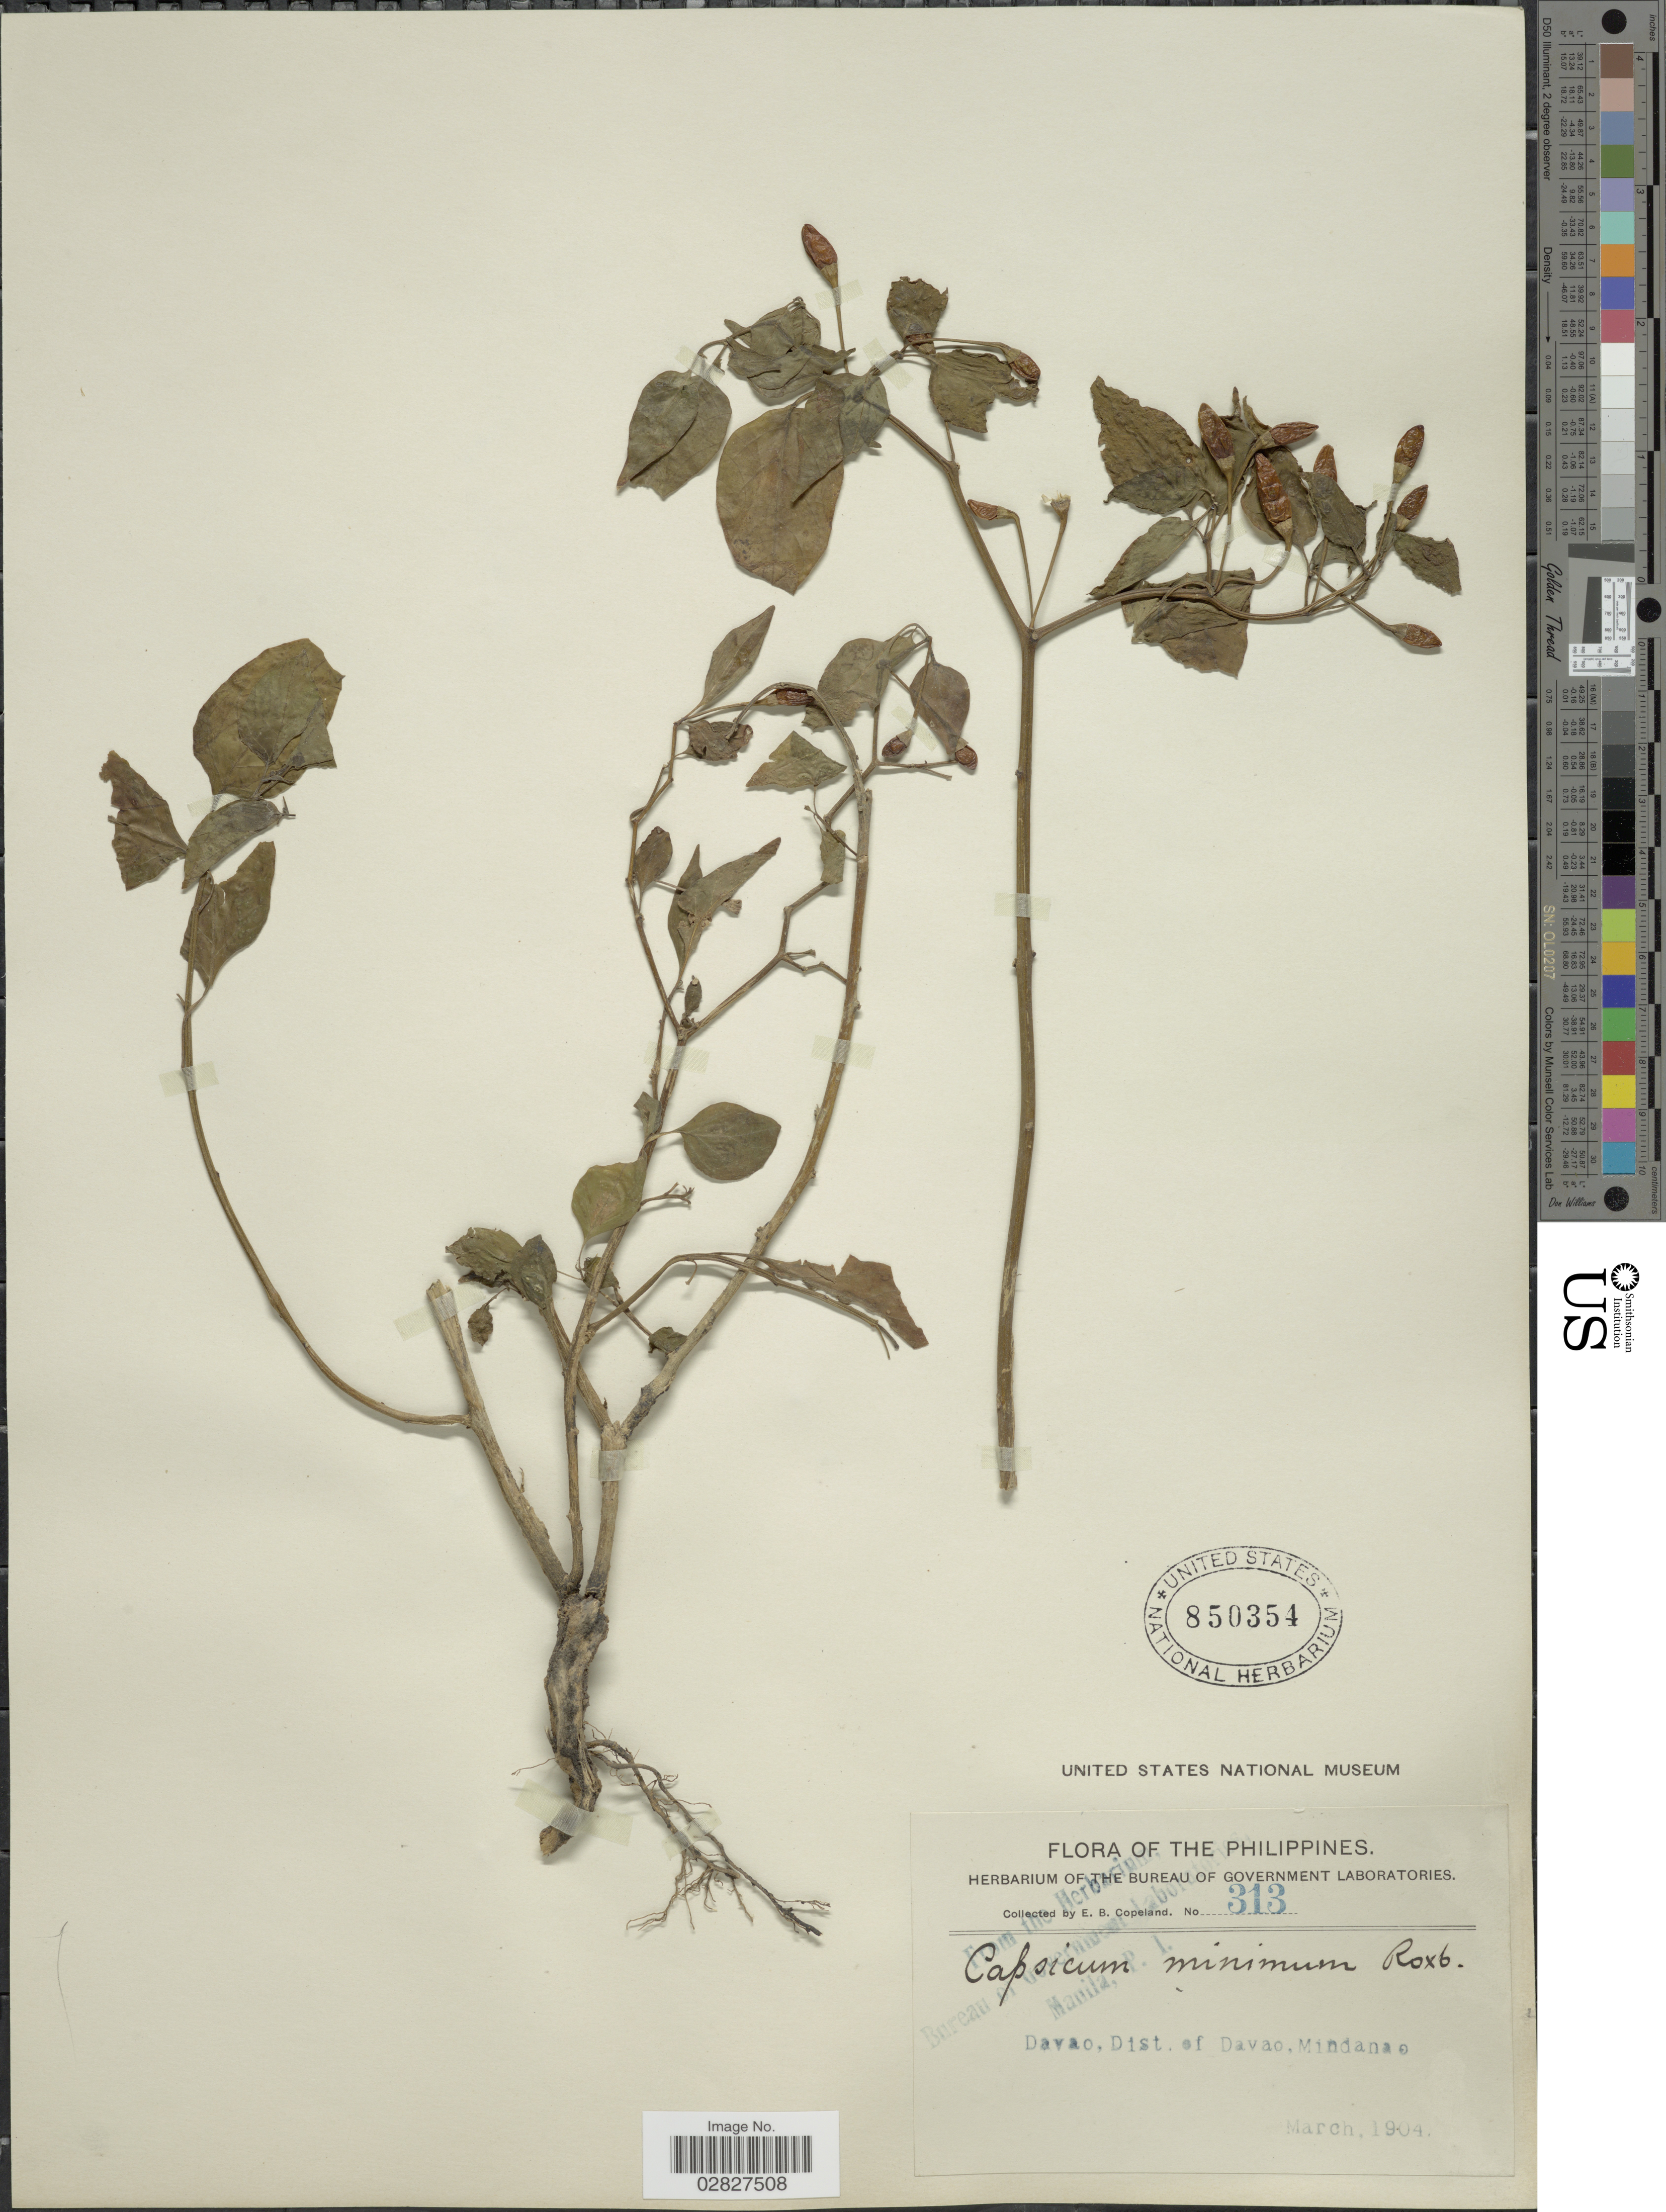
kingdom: Plantae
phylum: Tracheophyta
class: Magnoliopsida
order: Solanales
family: Solanaceae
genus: Capsicum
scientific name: Capsicum frutescens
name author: L.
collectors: E. B. Copeland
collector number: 313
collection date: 1904-03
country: Philippines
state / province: Davao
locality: Davao. Dist. of Davao, Mindanao.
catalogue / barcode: US 850354